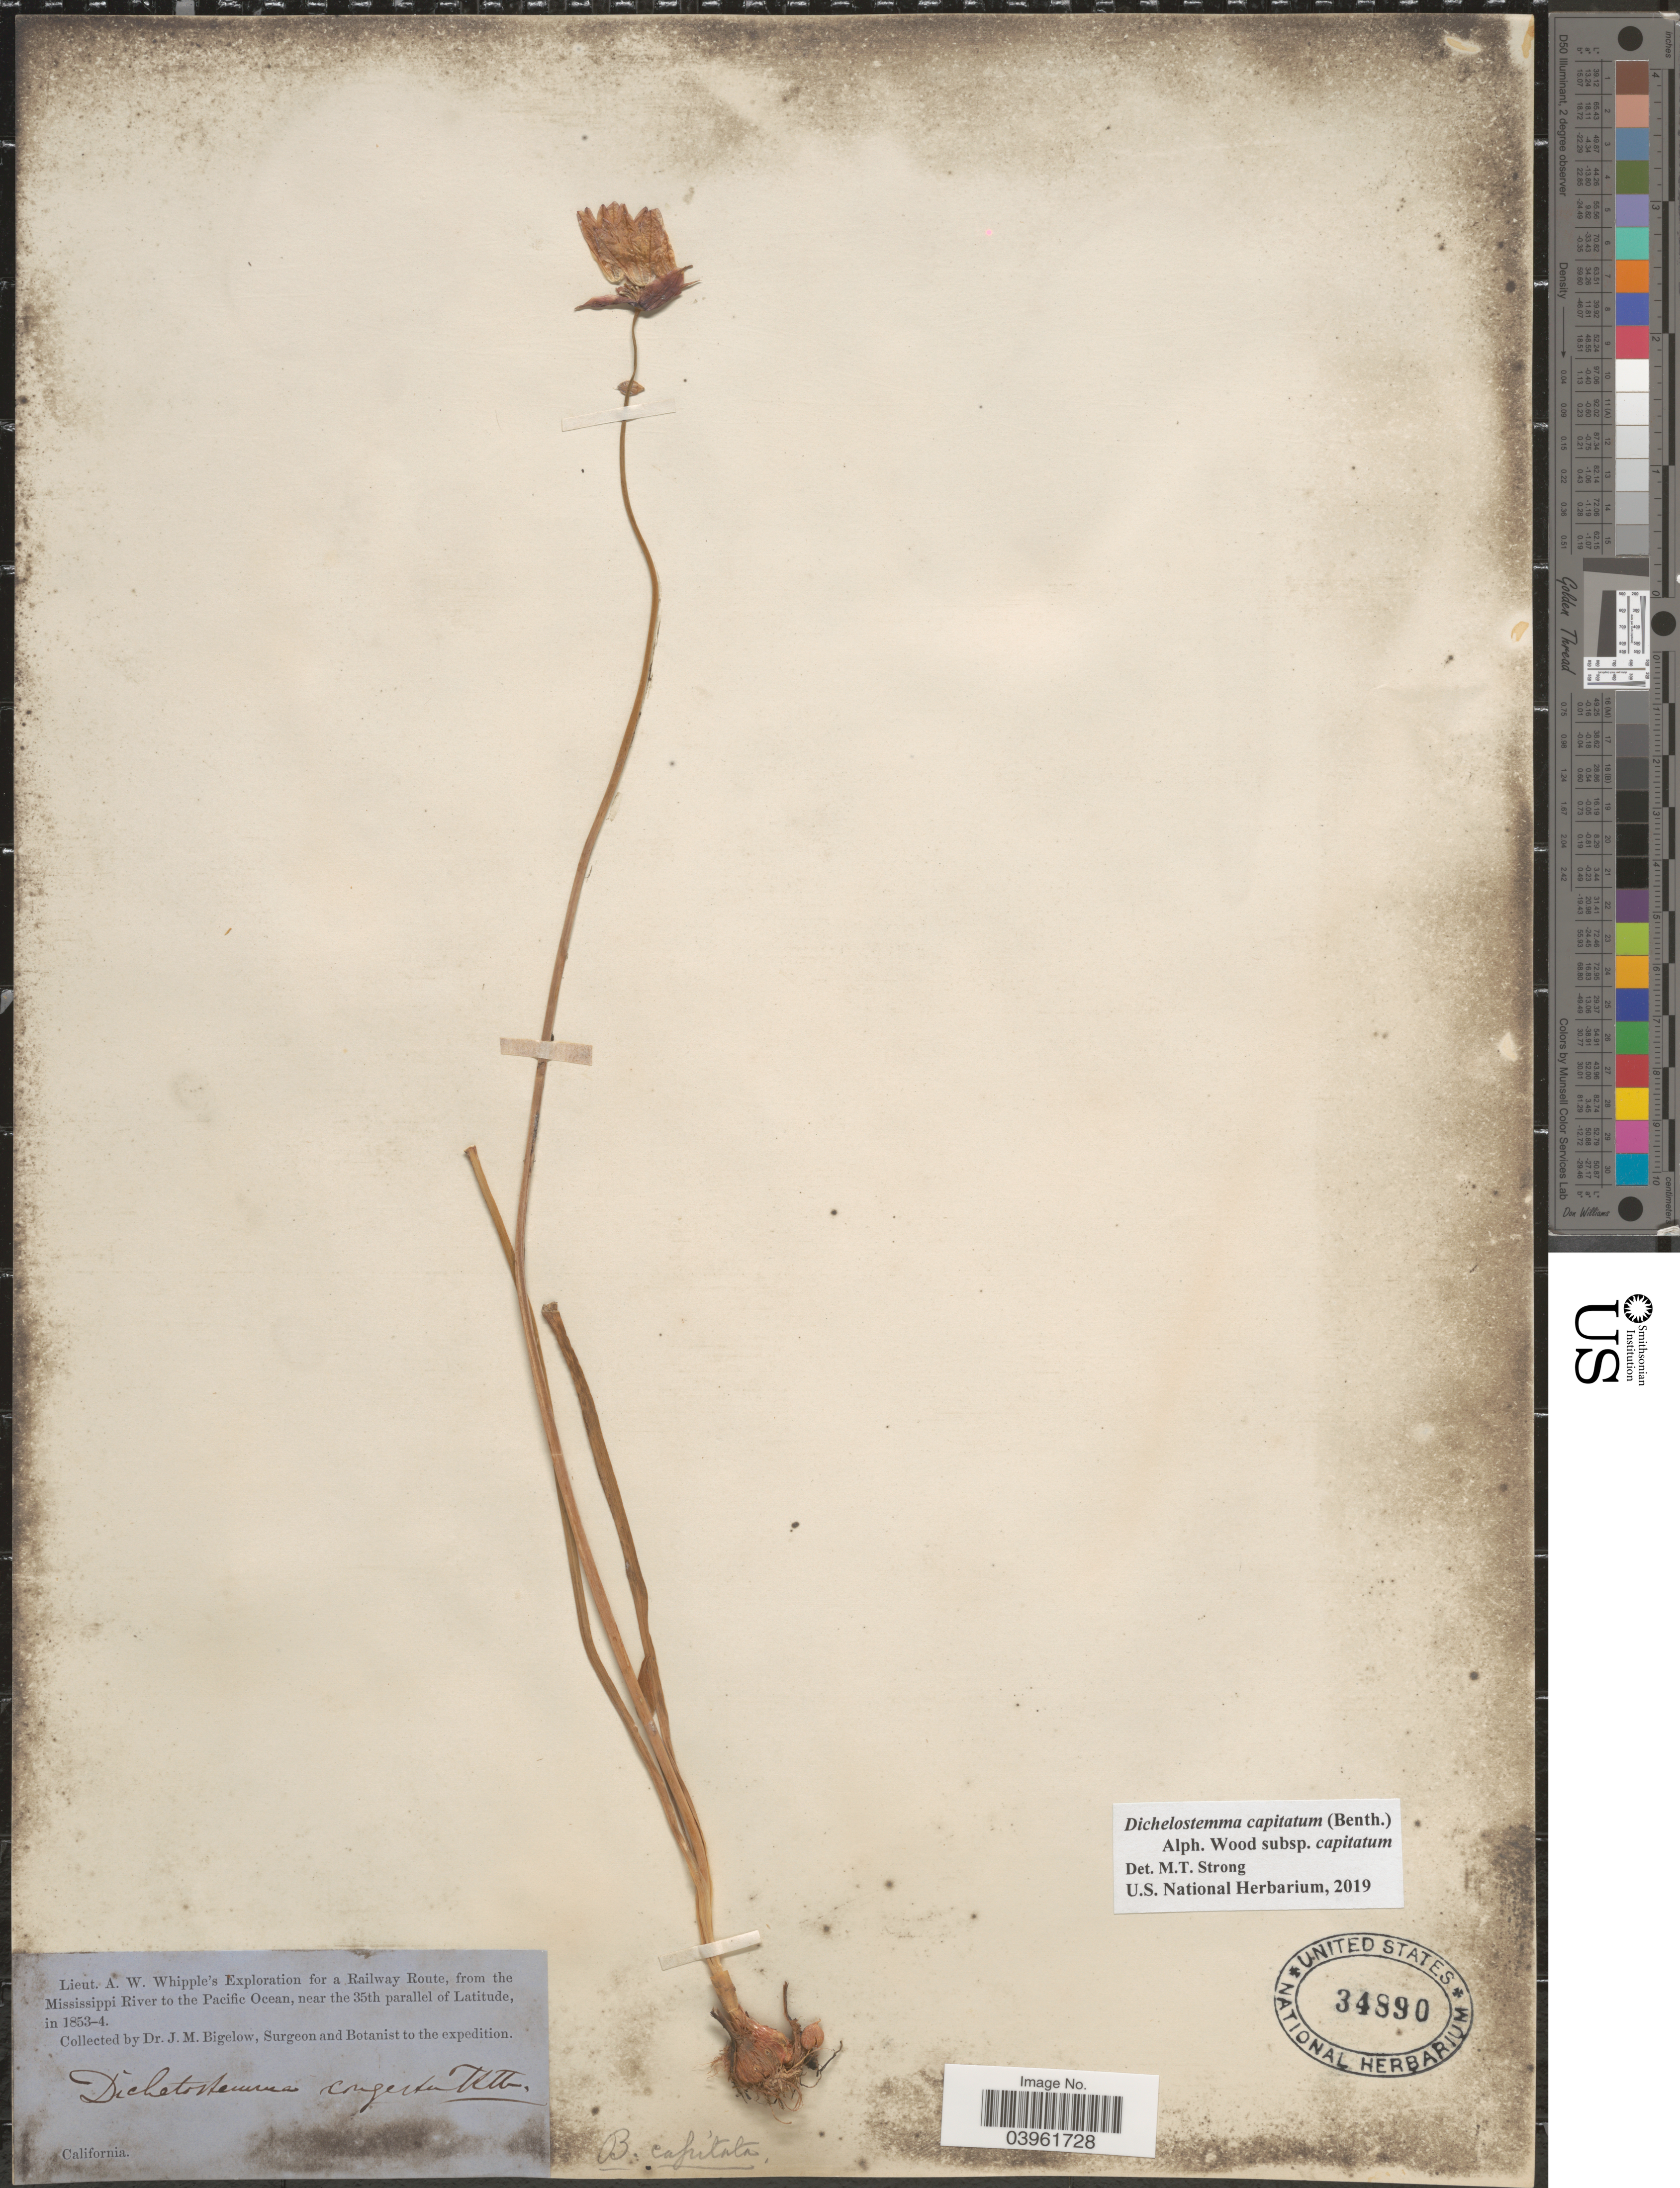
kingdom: Plantae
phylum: Tracheophyta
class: Liliopsida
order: Asparagales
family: Asparagaceae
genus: Dichelostemma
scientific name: Dichelostemma capitatum subsp. capitatum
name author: (Benth.) Alph. Wood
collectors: J. M. Bigelow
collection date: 1853/1854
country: United States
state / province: California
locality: From the Mississippi River to the Pacific Ocean.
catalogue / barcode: US 34890